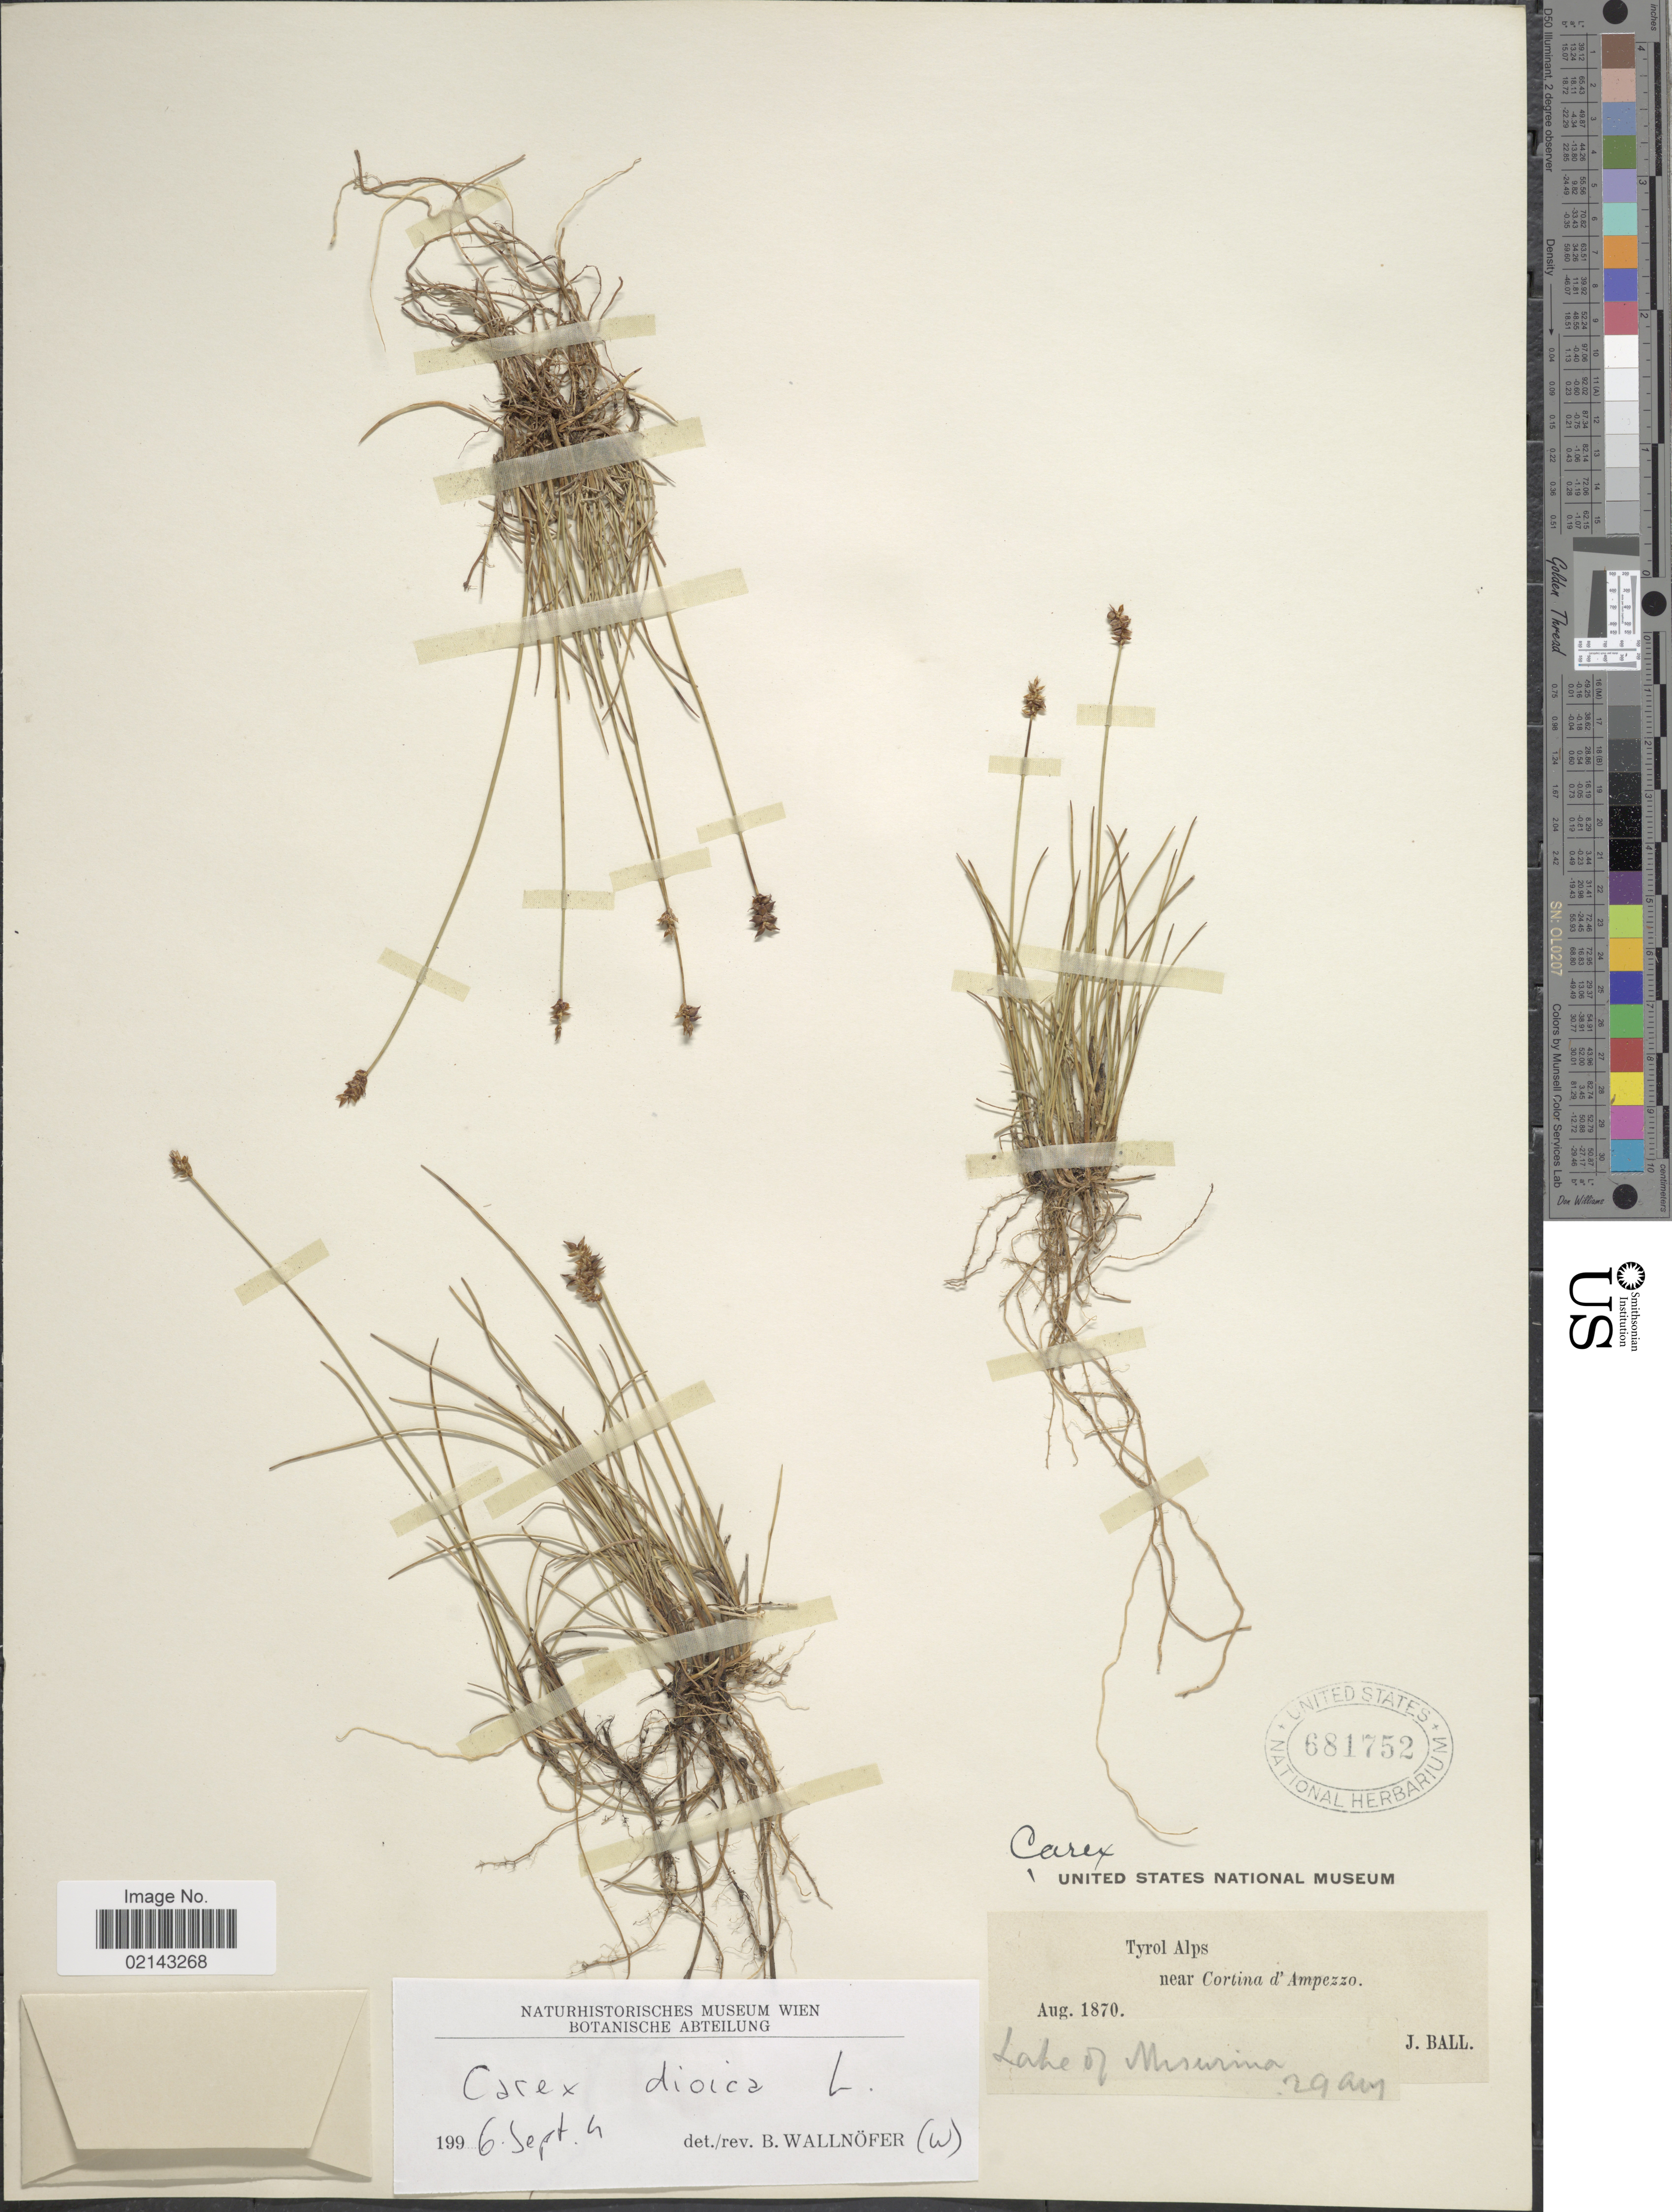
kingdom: Plantae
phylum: Tracheophyta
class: Liliopsida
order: Poales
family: Cyperaceae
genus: Carex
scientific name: Carex dioica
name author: L.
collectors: J. Ball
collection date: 1870-08-29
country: Italy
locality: Tyrol Alps near Cortina d'Ampezzo, Lake of Misurina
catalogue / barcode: US 681752